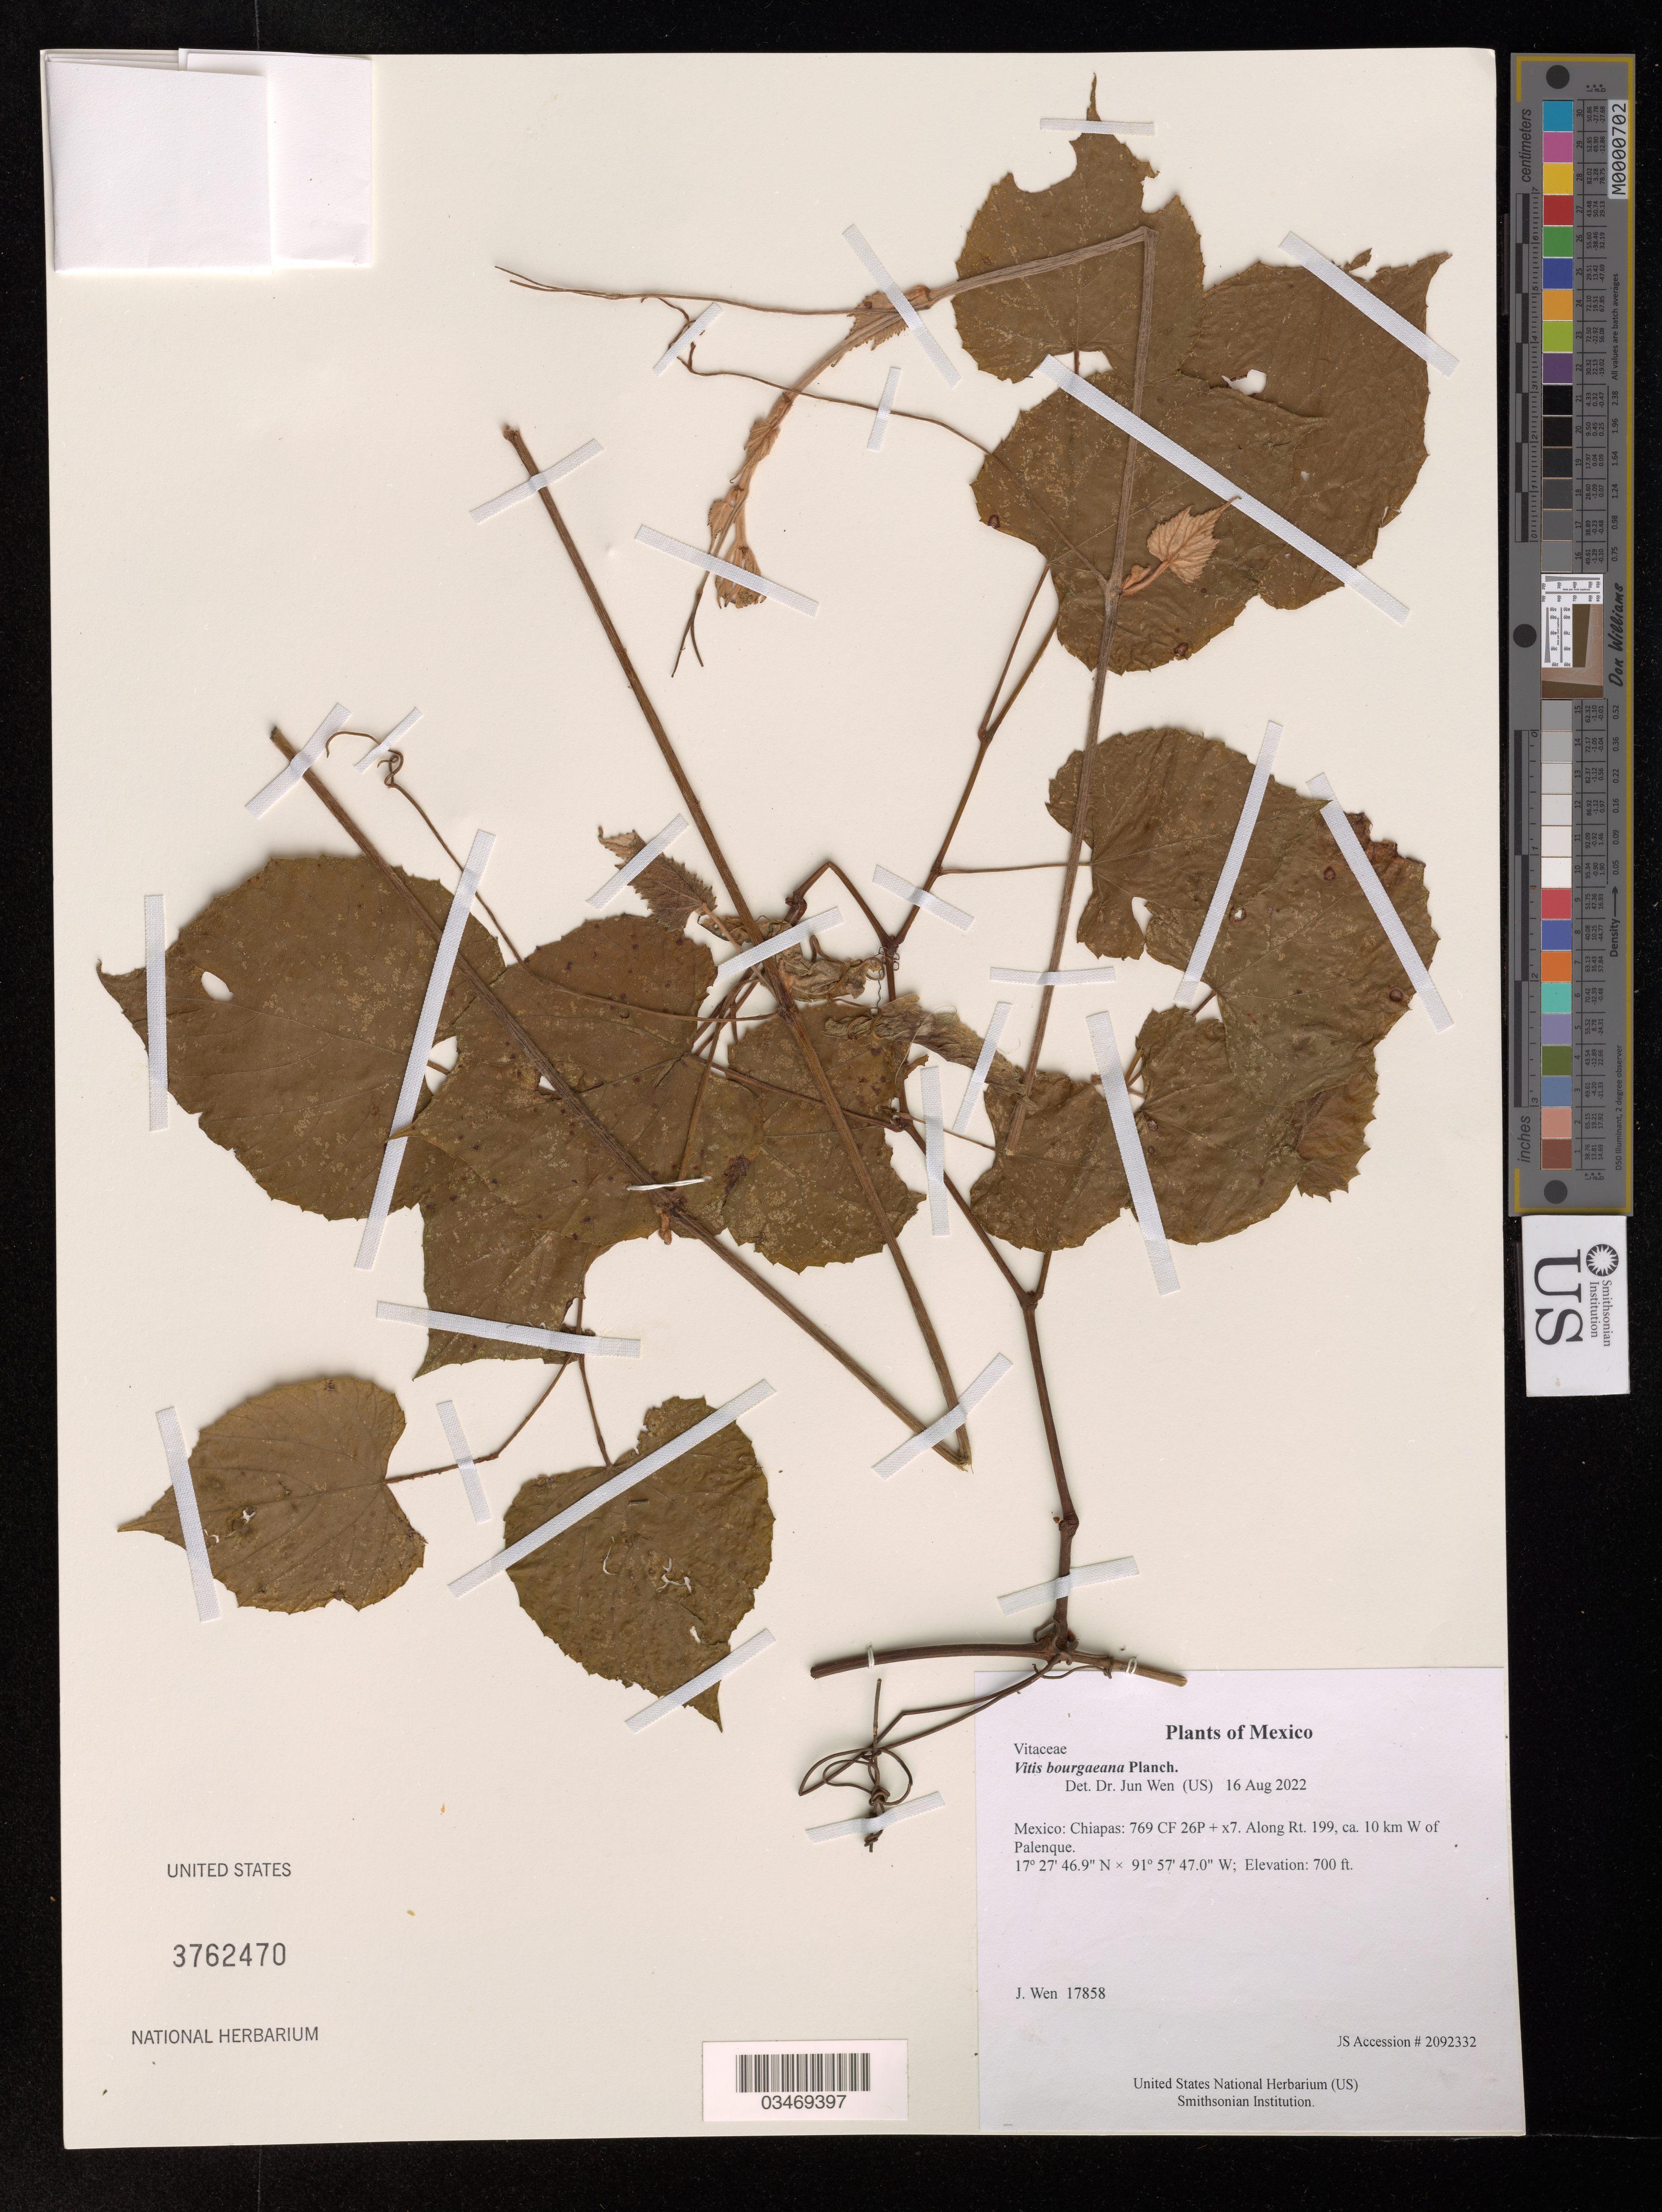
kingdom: Plantae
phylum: Tracheophyta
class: Magnoliopsida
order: Vitales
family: Vitaceae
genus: Vitis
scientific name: Vitis bourgaeana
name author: Planch.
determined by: Wen, Jun, (BOT), Smithsonian Institution - National Museum of Natural History (UNITED STATES)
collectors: J. Wen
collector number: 17858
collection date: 2022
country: Mexico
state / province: Chiapas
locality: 769 CF 26P + x7. Along Rt. 199, ca. 10 km W of Palenque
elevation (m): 213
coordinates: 17 27.781 N, 91 57.783 W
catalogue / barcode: US 3762470